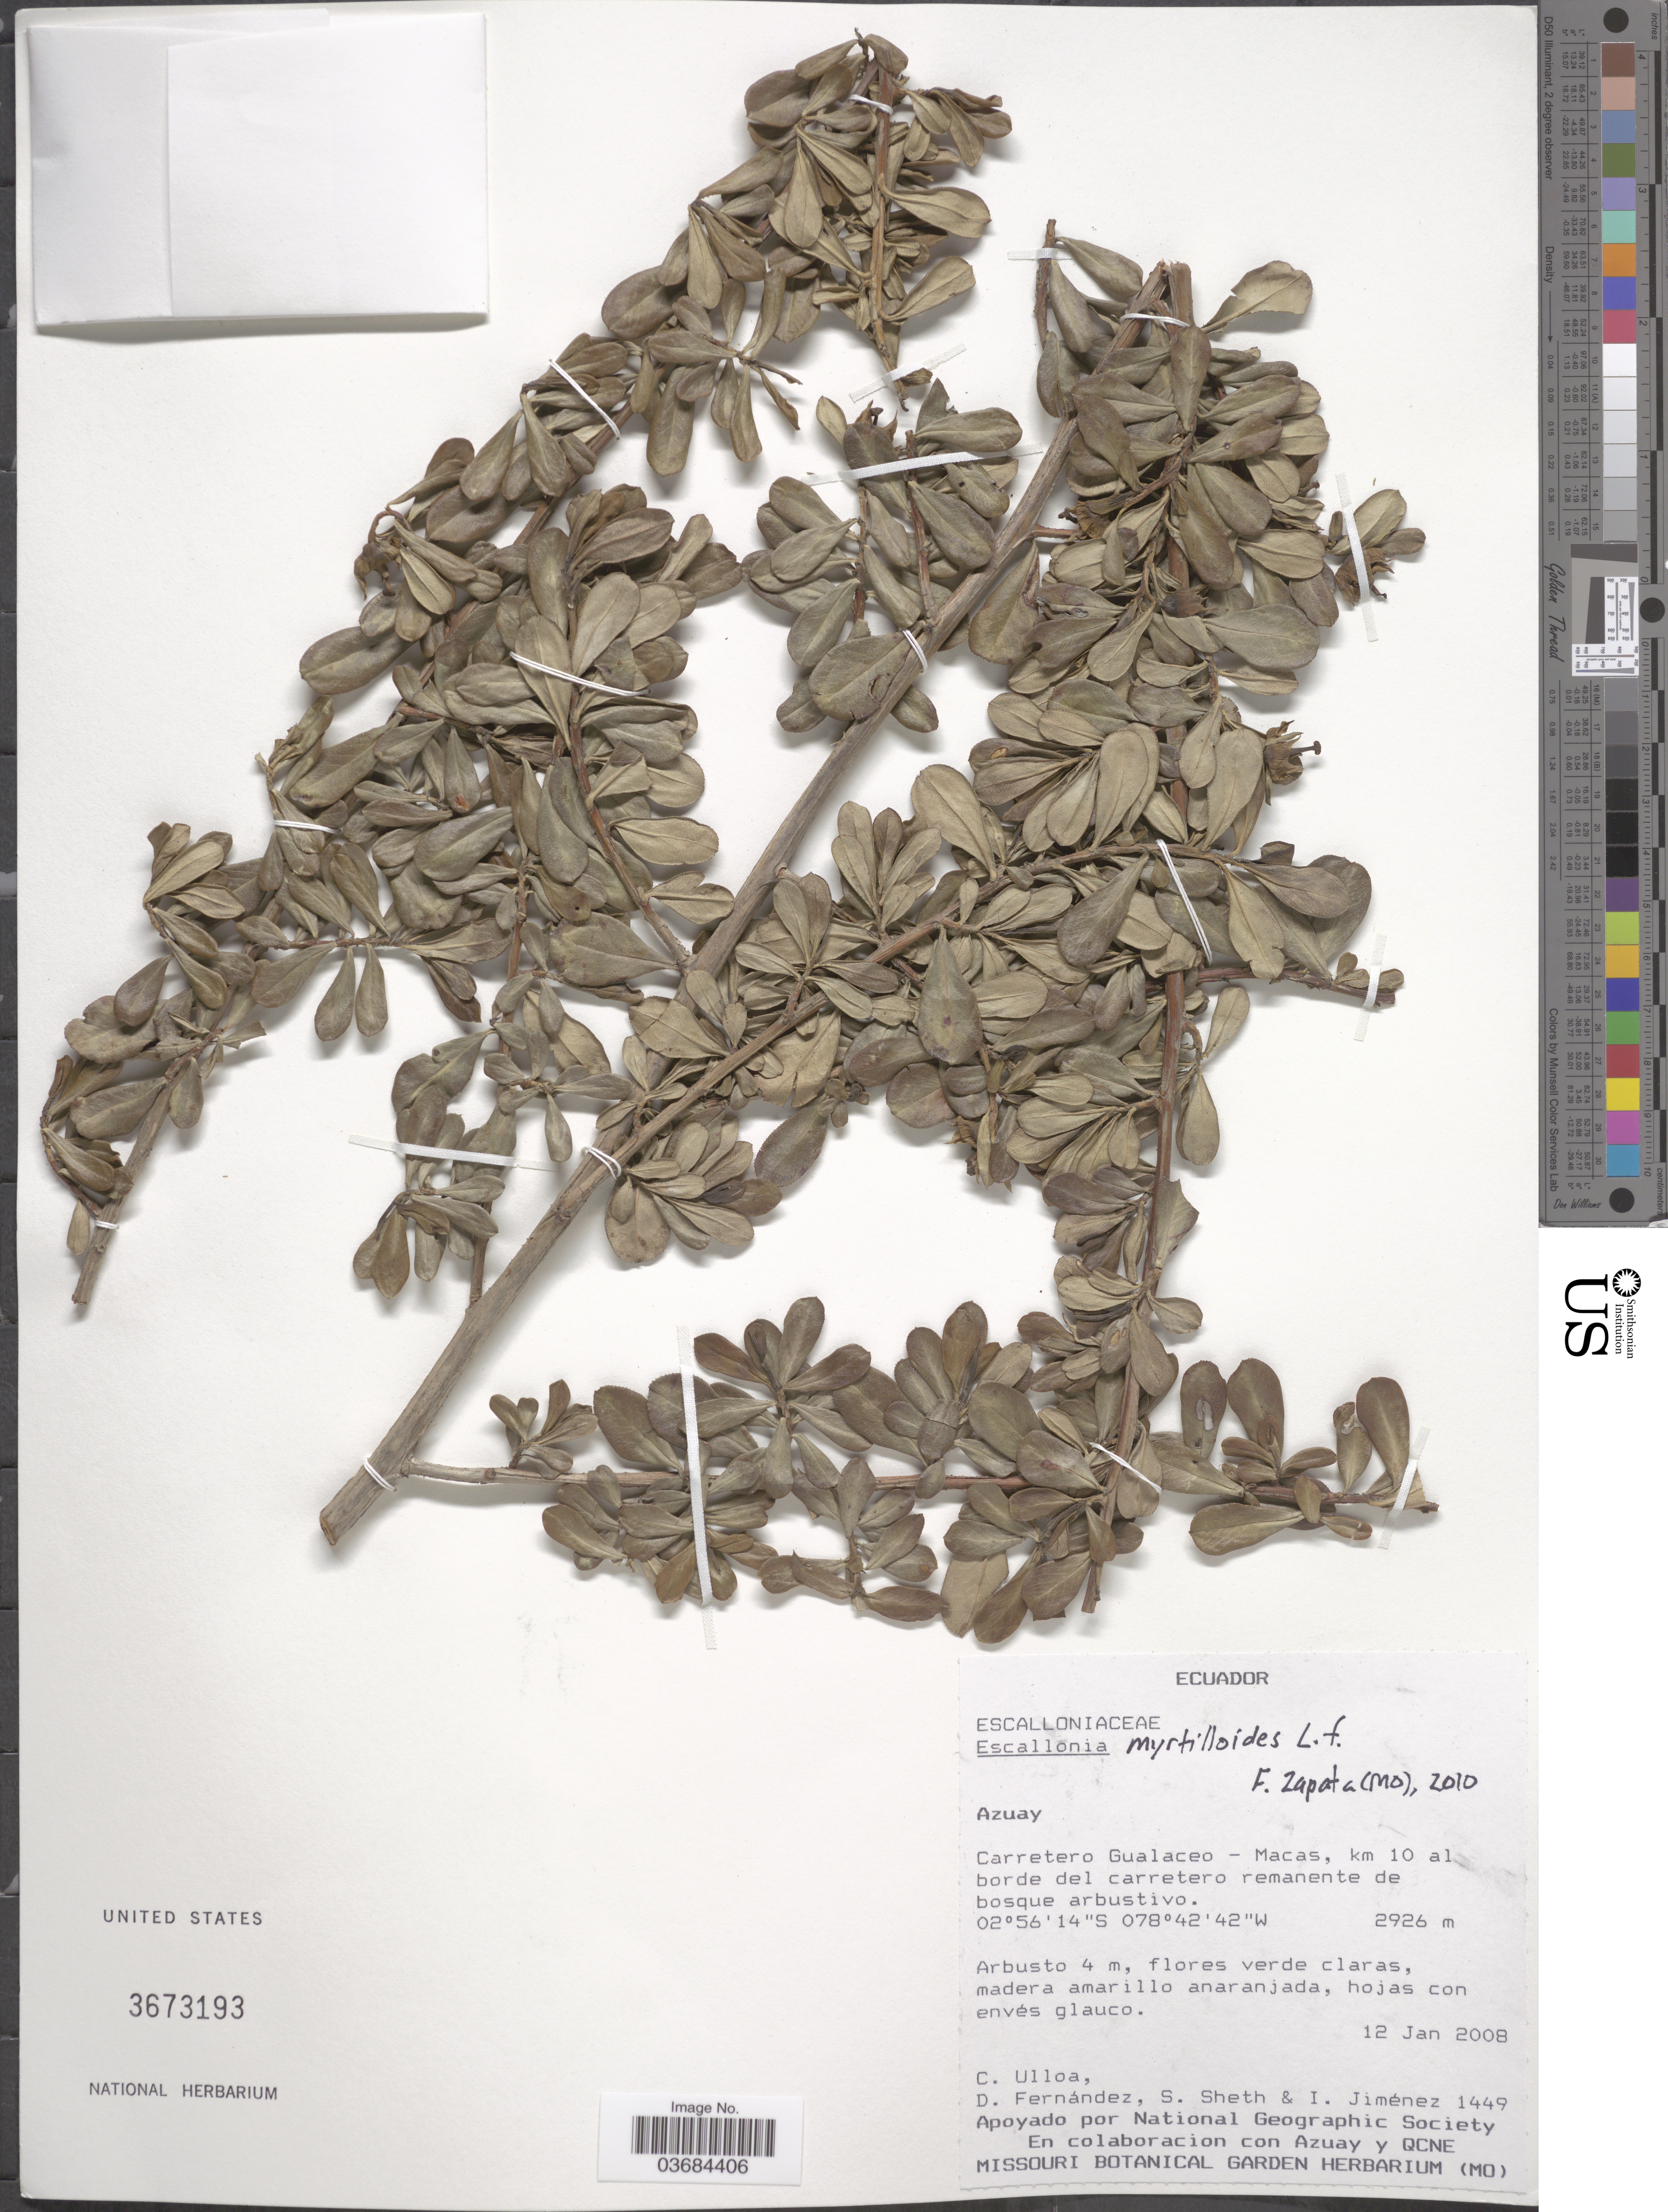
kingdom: Plantae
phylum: Tracheophyta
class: Magnoliopsida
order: Escalloniales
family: Escalloniaceae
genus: Escallonia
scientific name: Escallonia myrtilloides var. myrtilloides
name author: L. f.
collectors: C. Ulloa, D. Fernandez, S. Sheth & I. Jimenez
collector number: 1449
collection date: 2008-01-12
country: Ecuador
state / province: Azuay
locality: Carretero Gualaceo - Macas, km 10 al borde del carretero remanente de bosque arbustivo.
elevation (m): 2926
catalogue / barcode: US 3673193